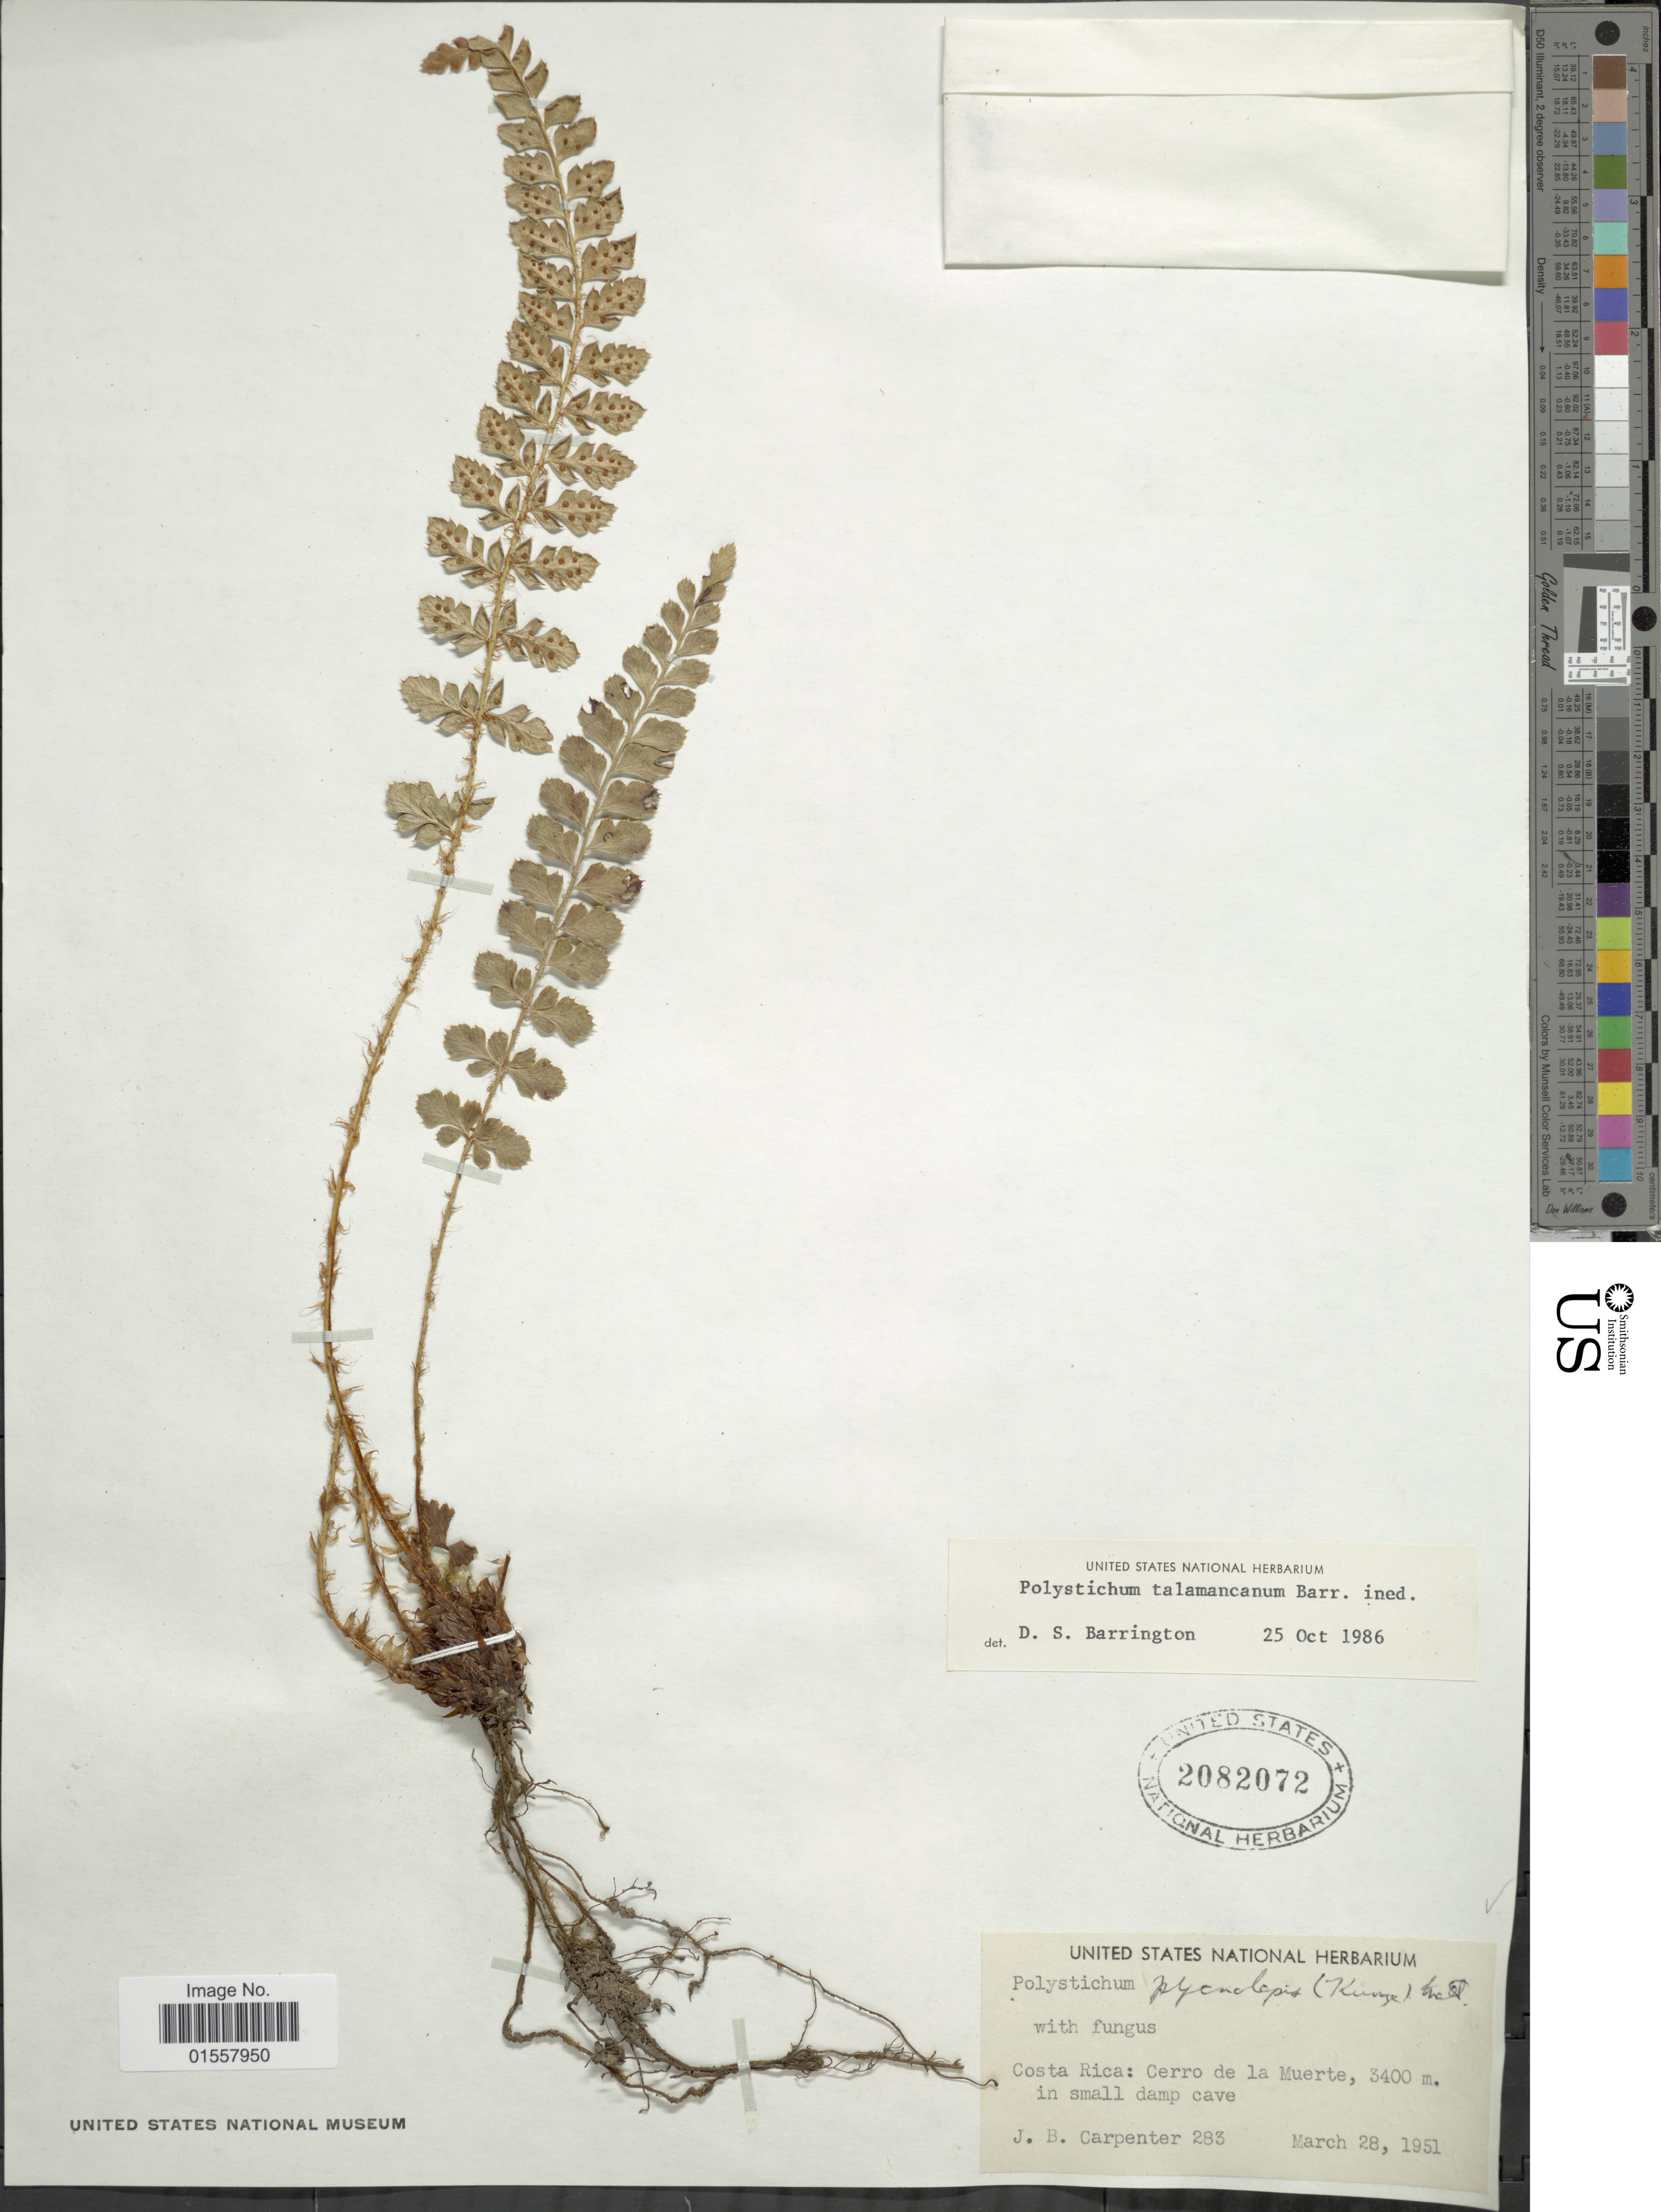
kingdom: Plantae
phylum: Tracheophyta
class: Polypodiopsida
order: Polypodiales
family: Dryopteridaceae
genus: Polystichum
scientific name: Polystichum talamancanum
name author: Barrington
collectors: J. Carpenter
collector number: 283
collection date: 1951-03-28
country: Costa Rica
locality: Costa Rica: Cerro de la Muerte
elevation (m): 3400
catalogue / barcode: US 2082072